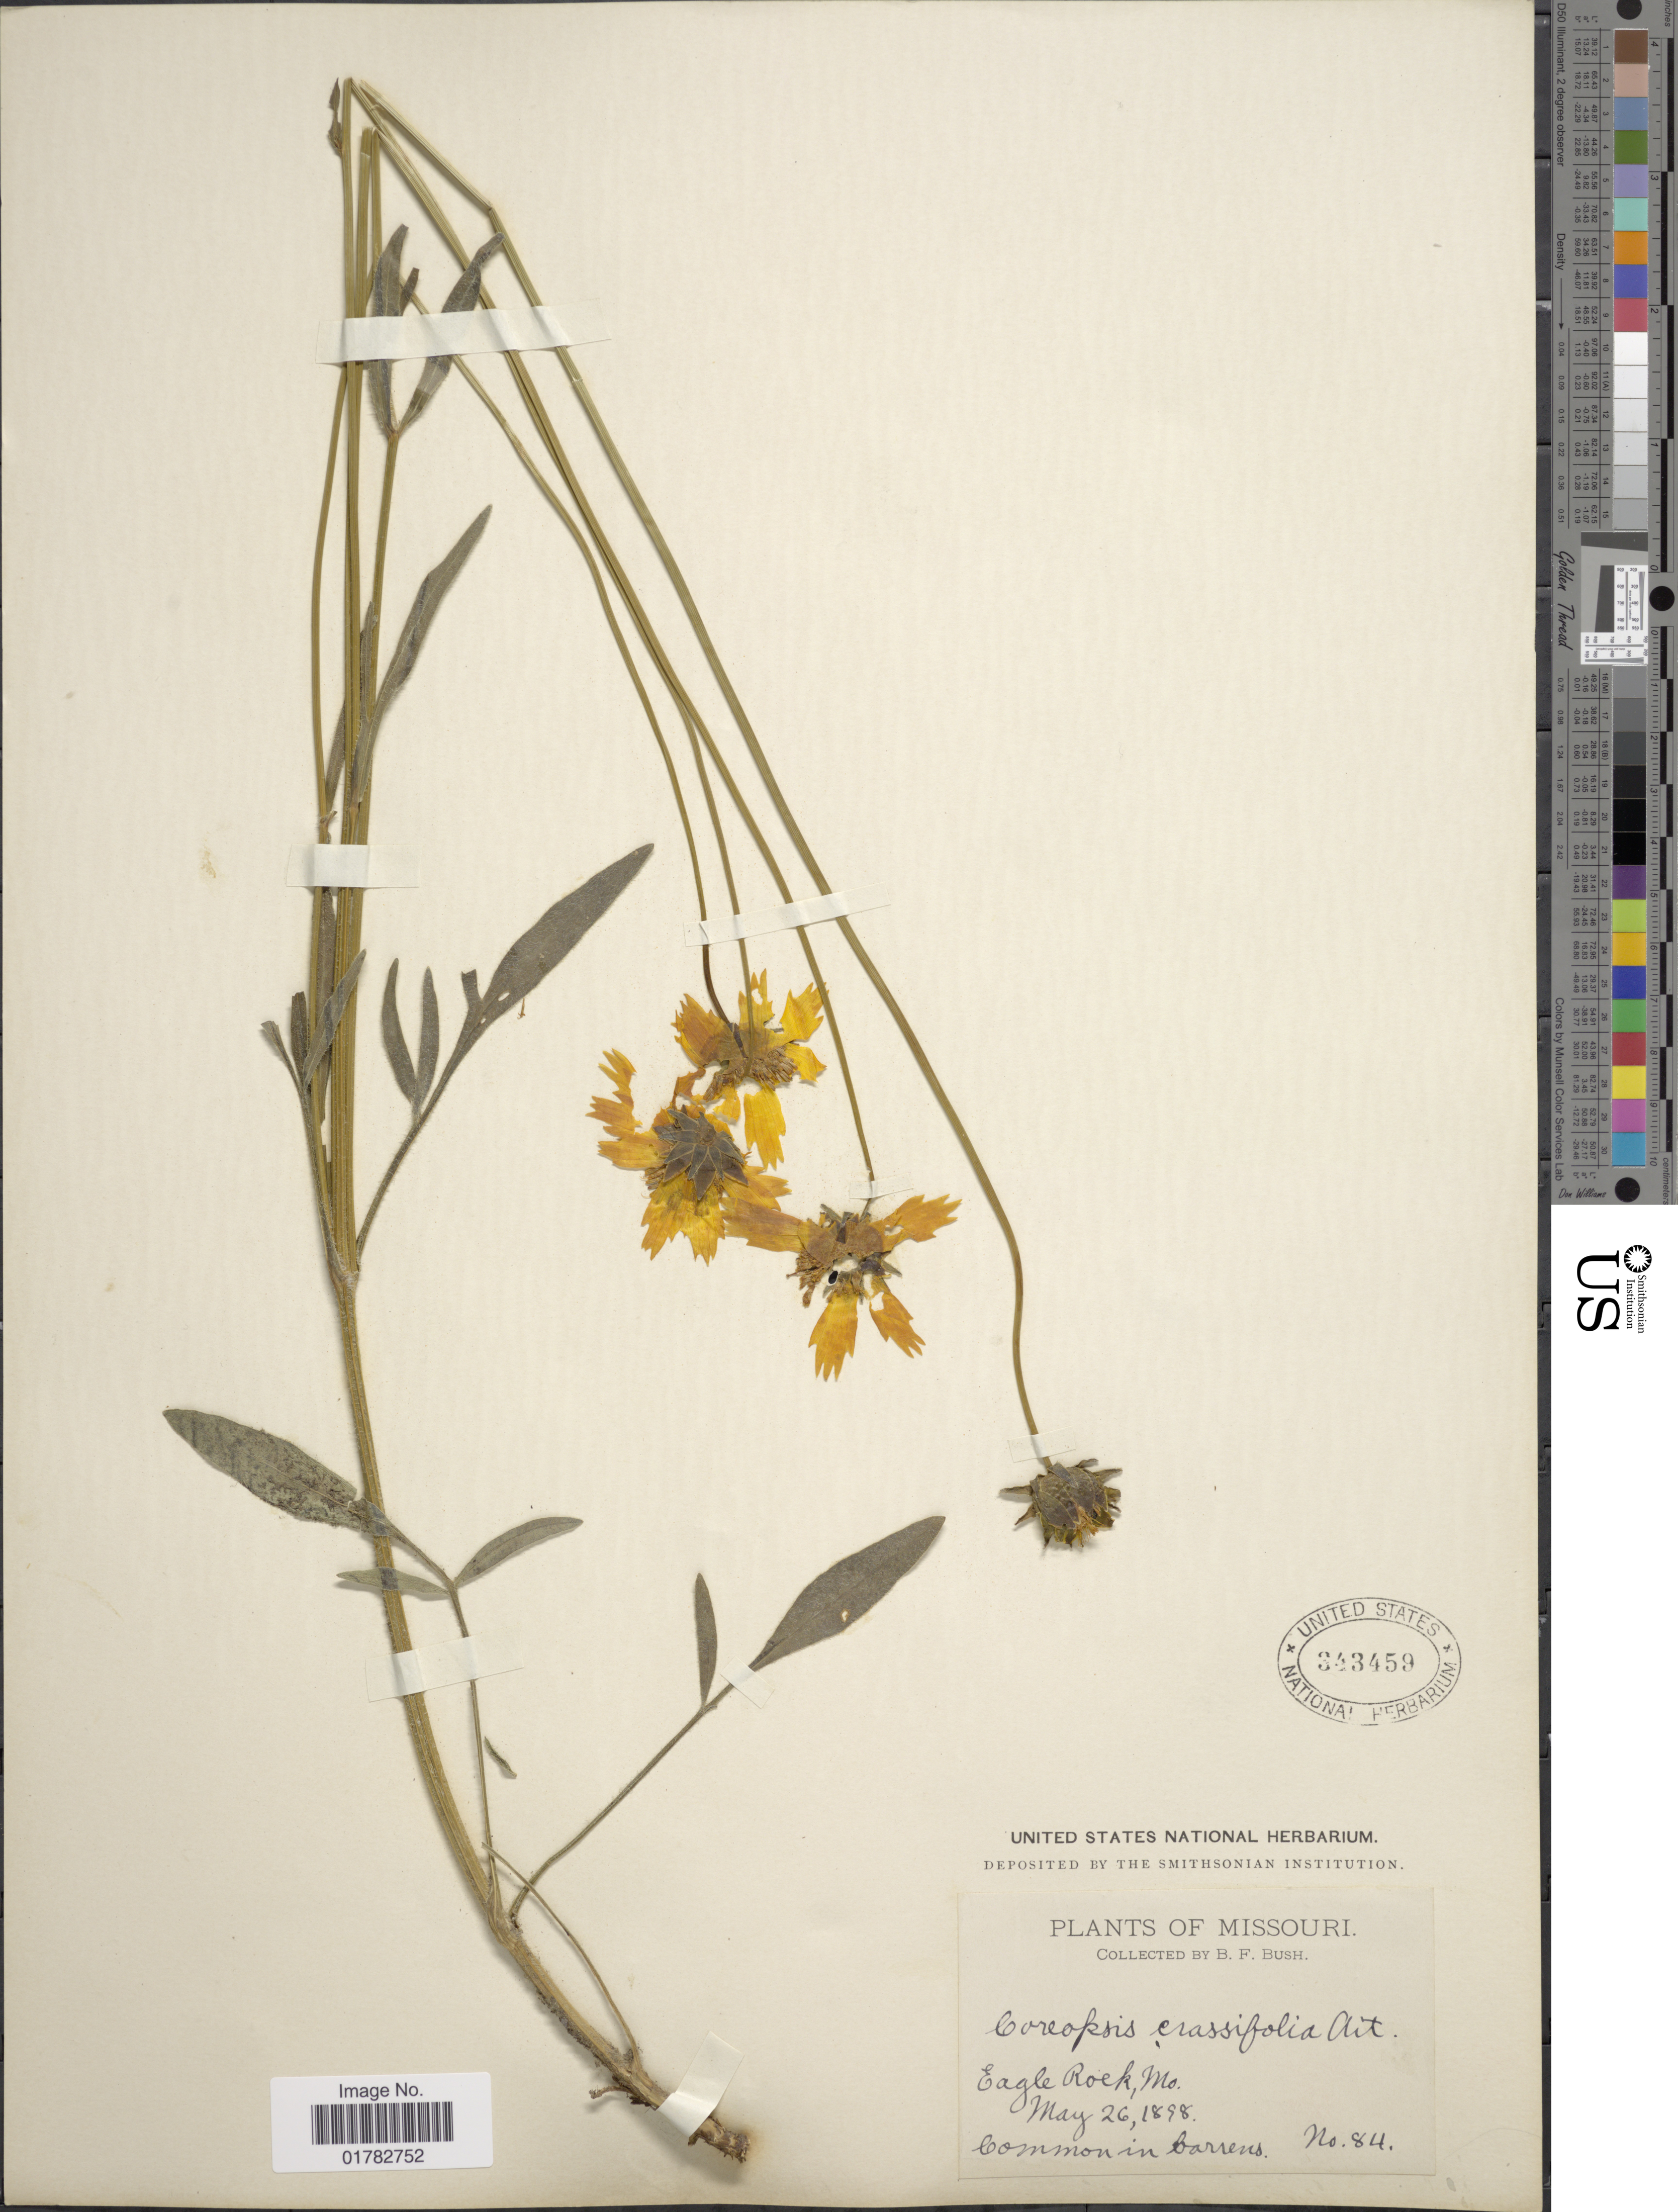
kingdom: Plantae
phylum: Tracheophyta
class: Magnoliopsida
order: Asterales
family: Asteraceae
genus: Coreopsis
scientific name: Coreopsis lanceolata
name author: L.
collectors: B. F. Bush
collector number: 84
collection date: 1898-05-26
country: United States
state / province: Missouri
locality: Eagle Rock, common in barrens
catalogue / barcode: US 343459